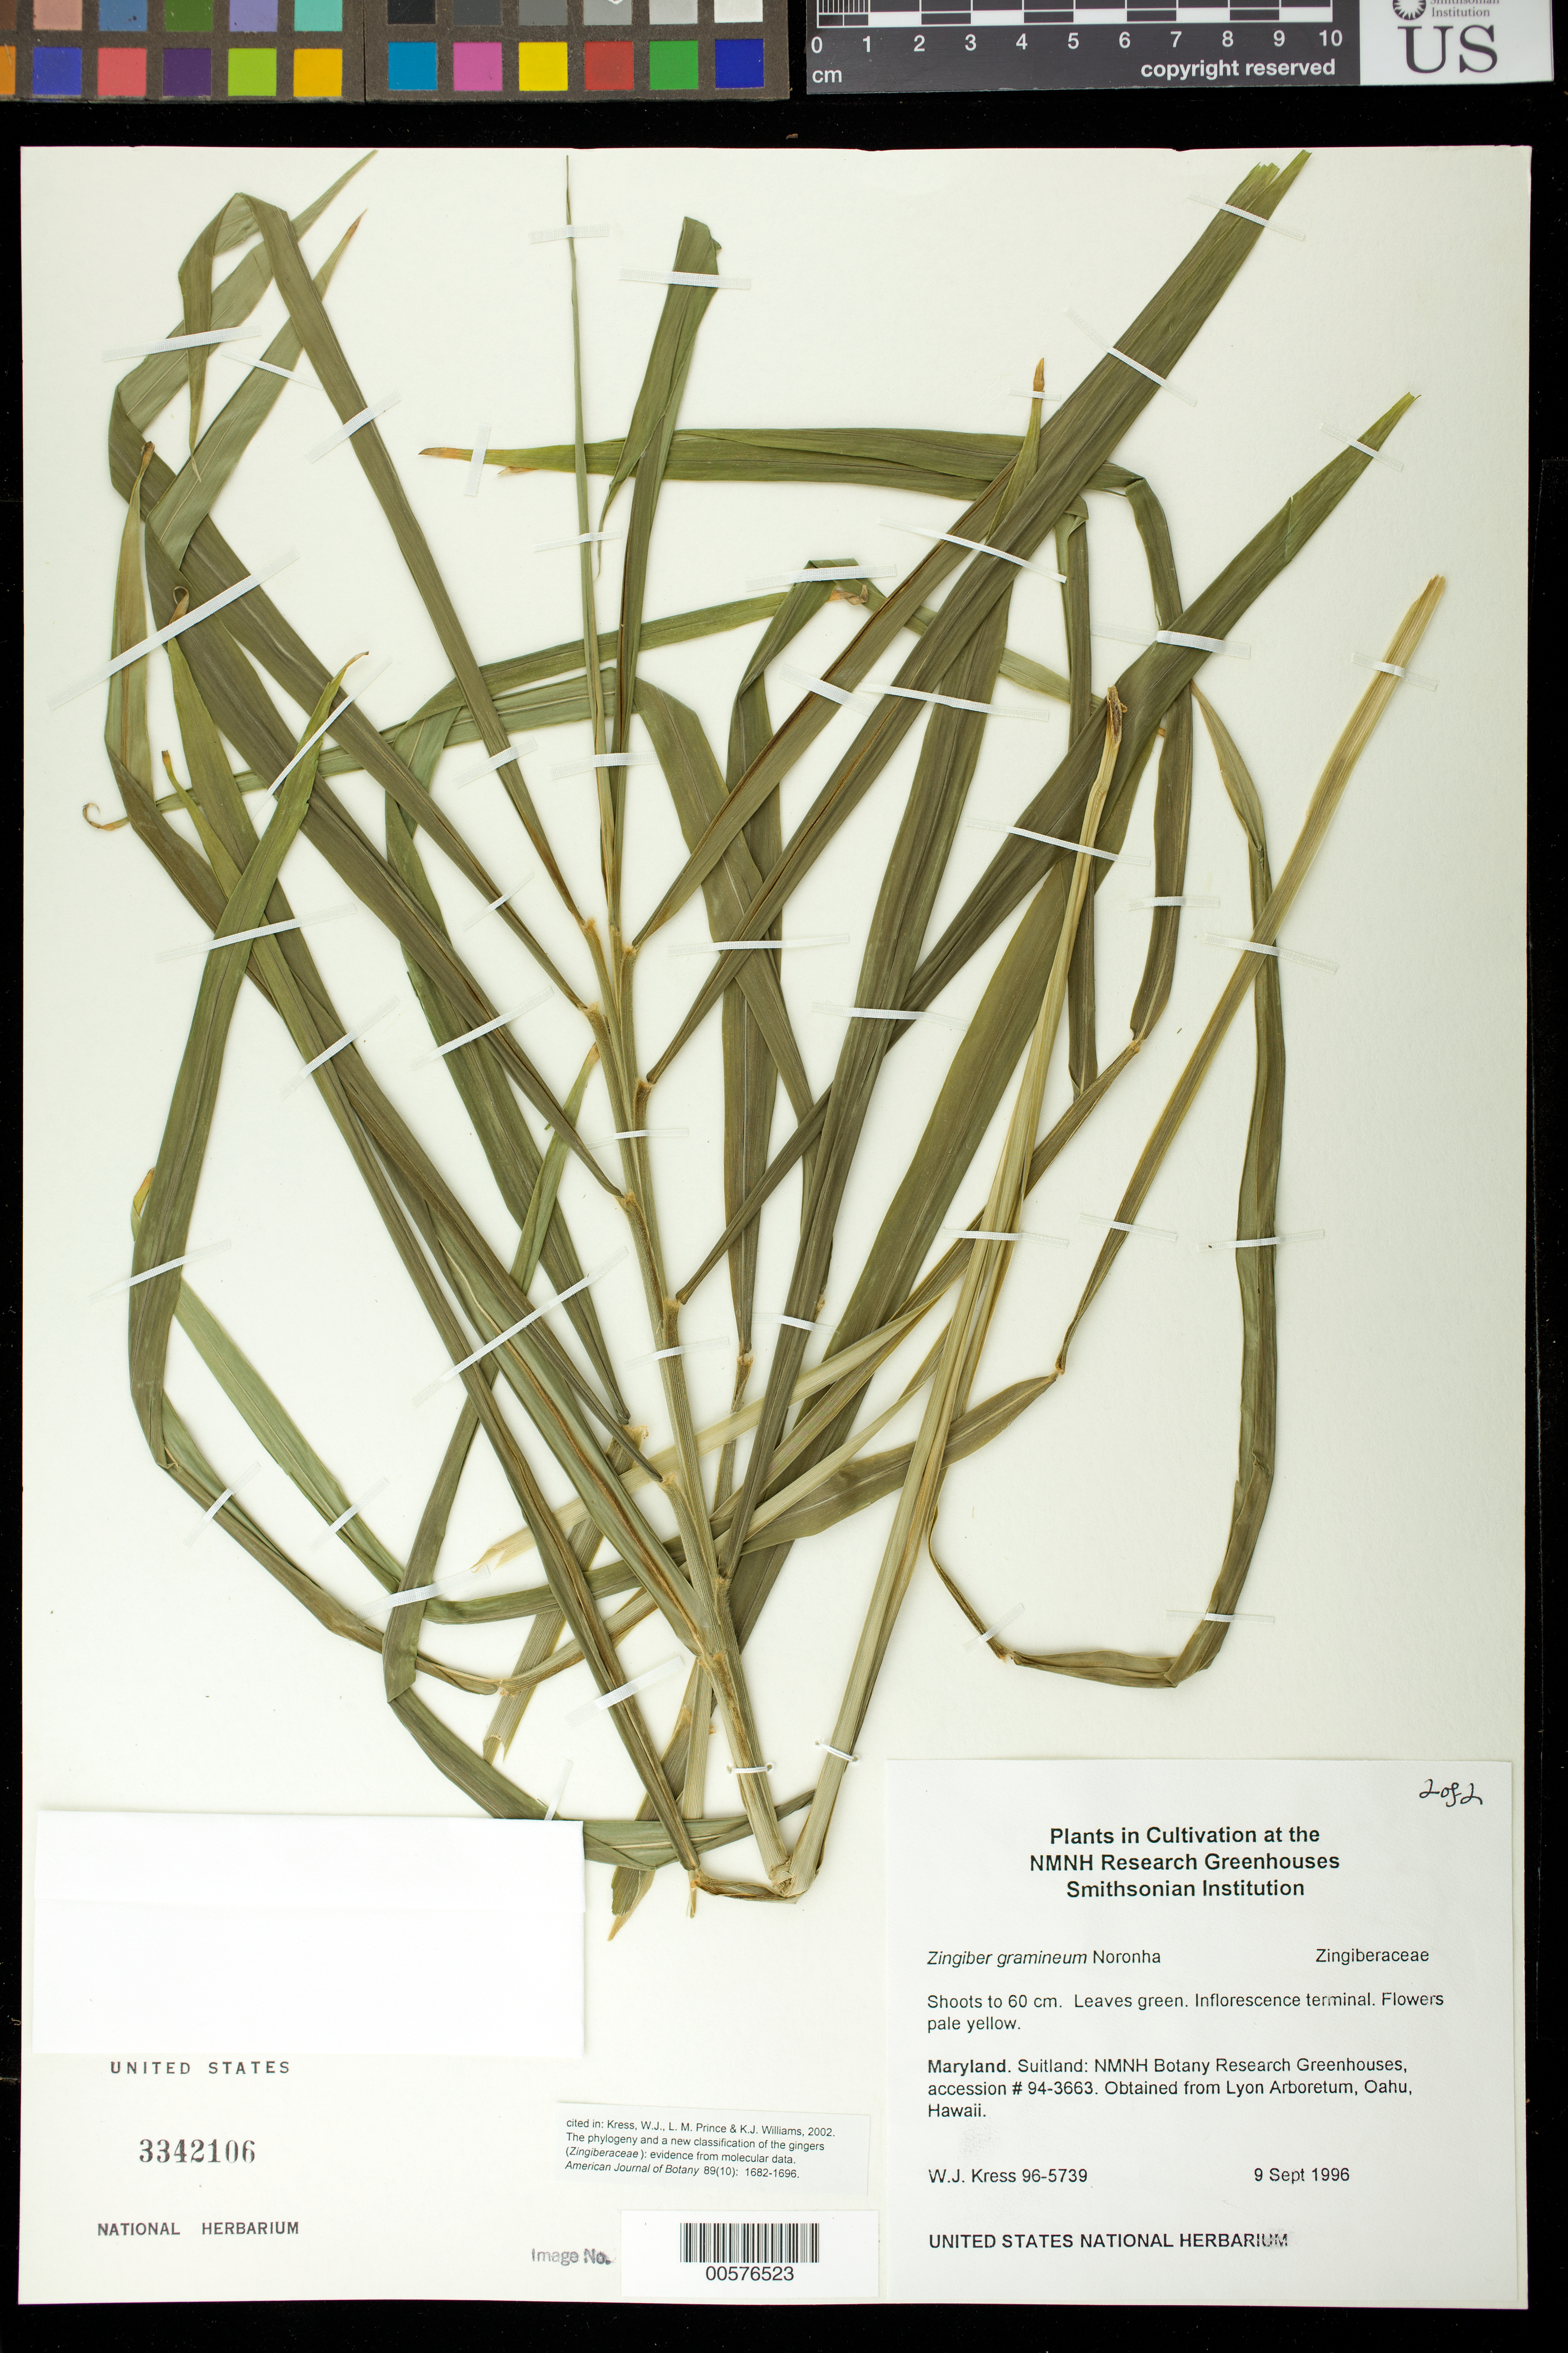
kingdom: Plantae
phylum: Tracheophyta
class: Liliopsida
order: Zingiberales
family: Zingiberaceae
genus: Zingiber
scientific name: Zingiber gramineum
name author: Noronha ex Blume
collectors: W. J. Kress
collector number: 96-5739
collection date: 1997-09-09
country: United States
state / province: Maryland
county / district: Prince George's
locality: NMNH Botany Research Greenhouses. Suitland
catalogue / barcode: US 3342106